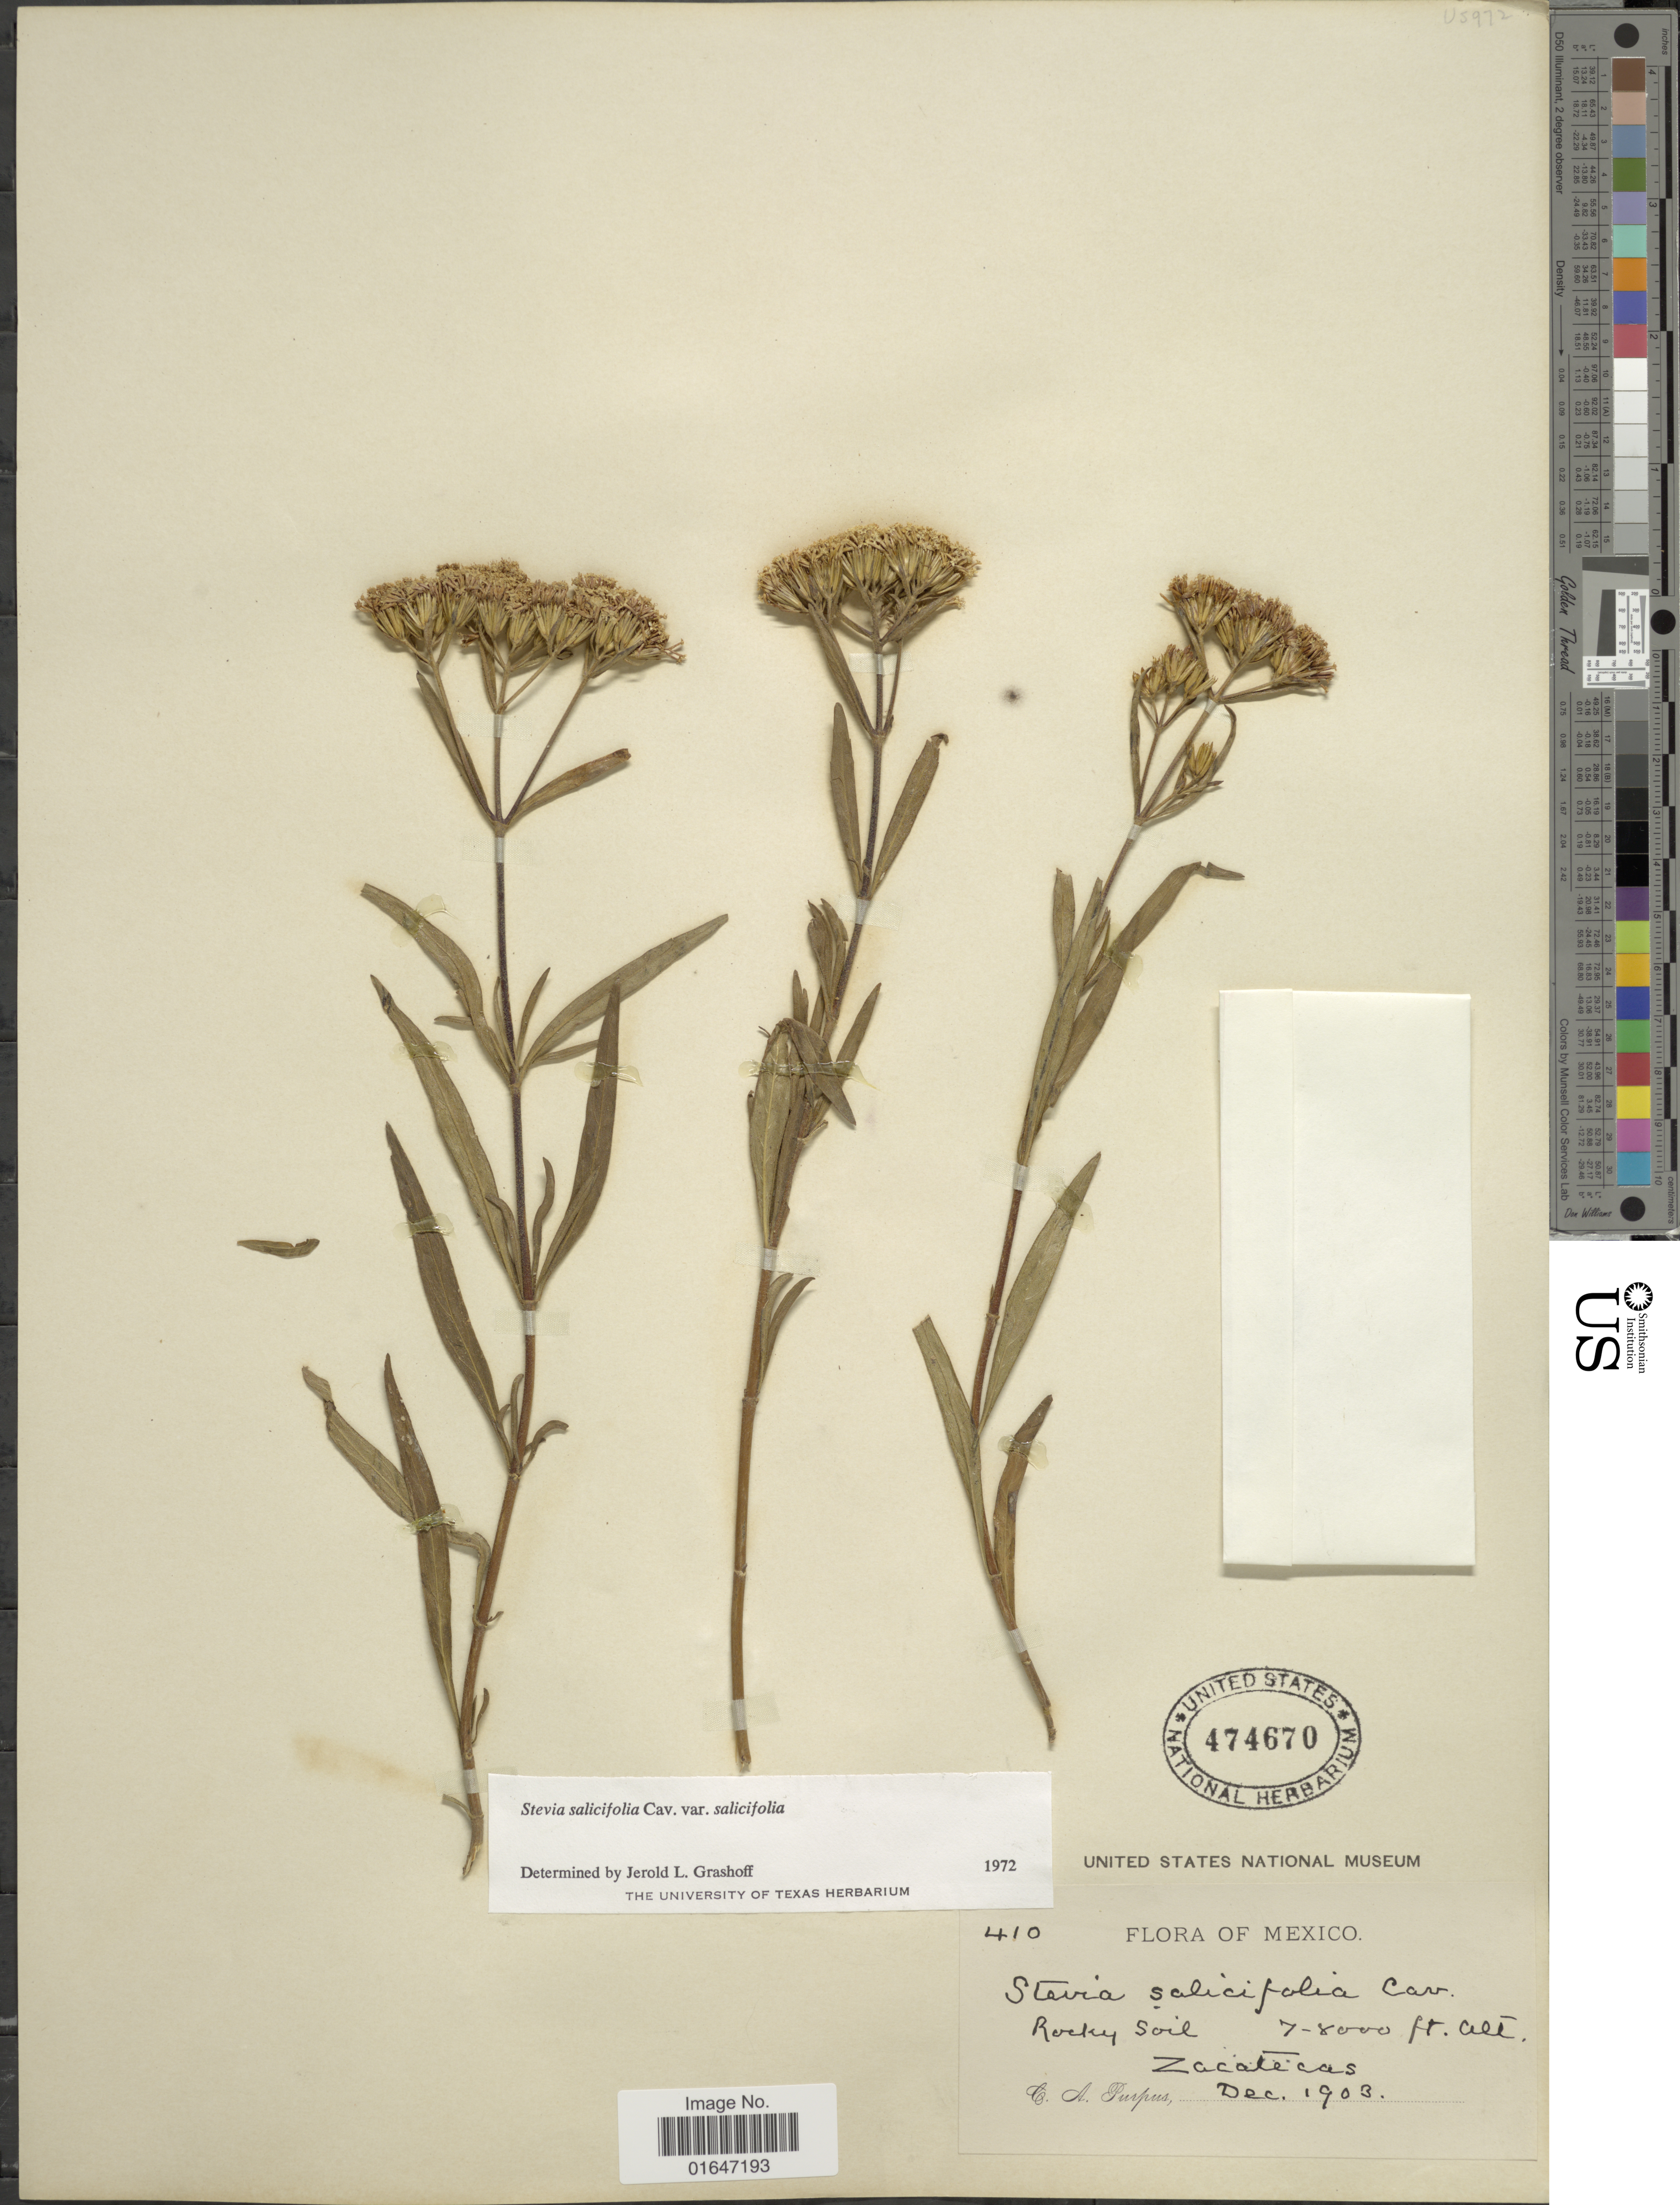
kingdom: Plantae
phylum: Tracheophyta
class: Magnoliopsida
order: Asterales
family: Asteraceae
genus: Stevia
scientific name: Stevia salicifolia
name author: Cav.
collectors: C. A. Purpus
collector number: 410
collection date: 1903-12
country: Mexico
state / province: Zacatecas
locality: Rocky Soil.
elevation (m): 2134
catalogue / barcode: US 474670